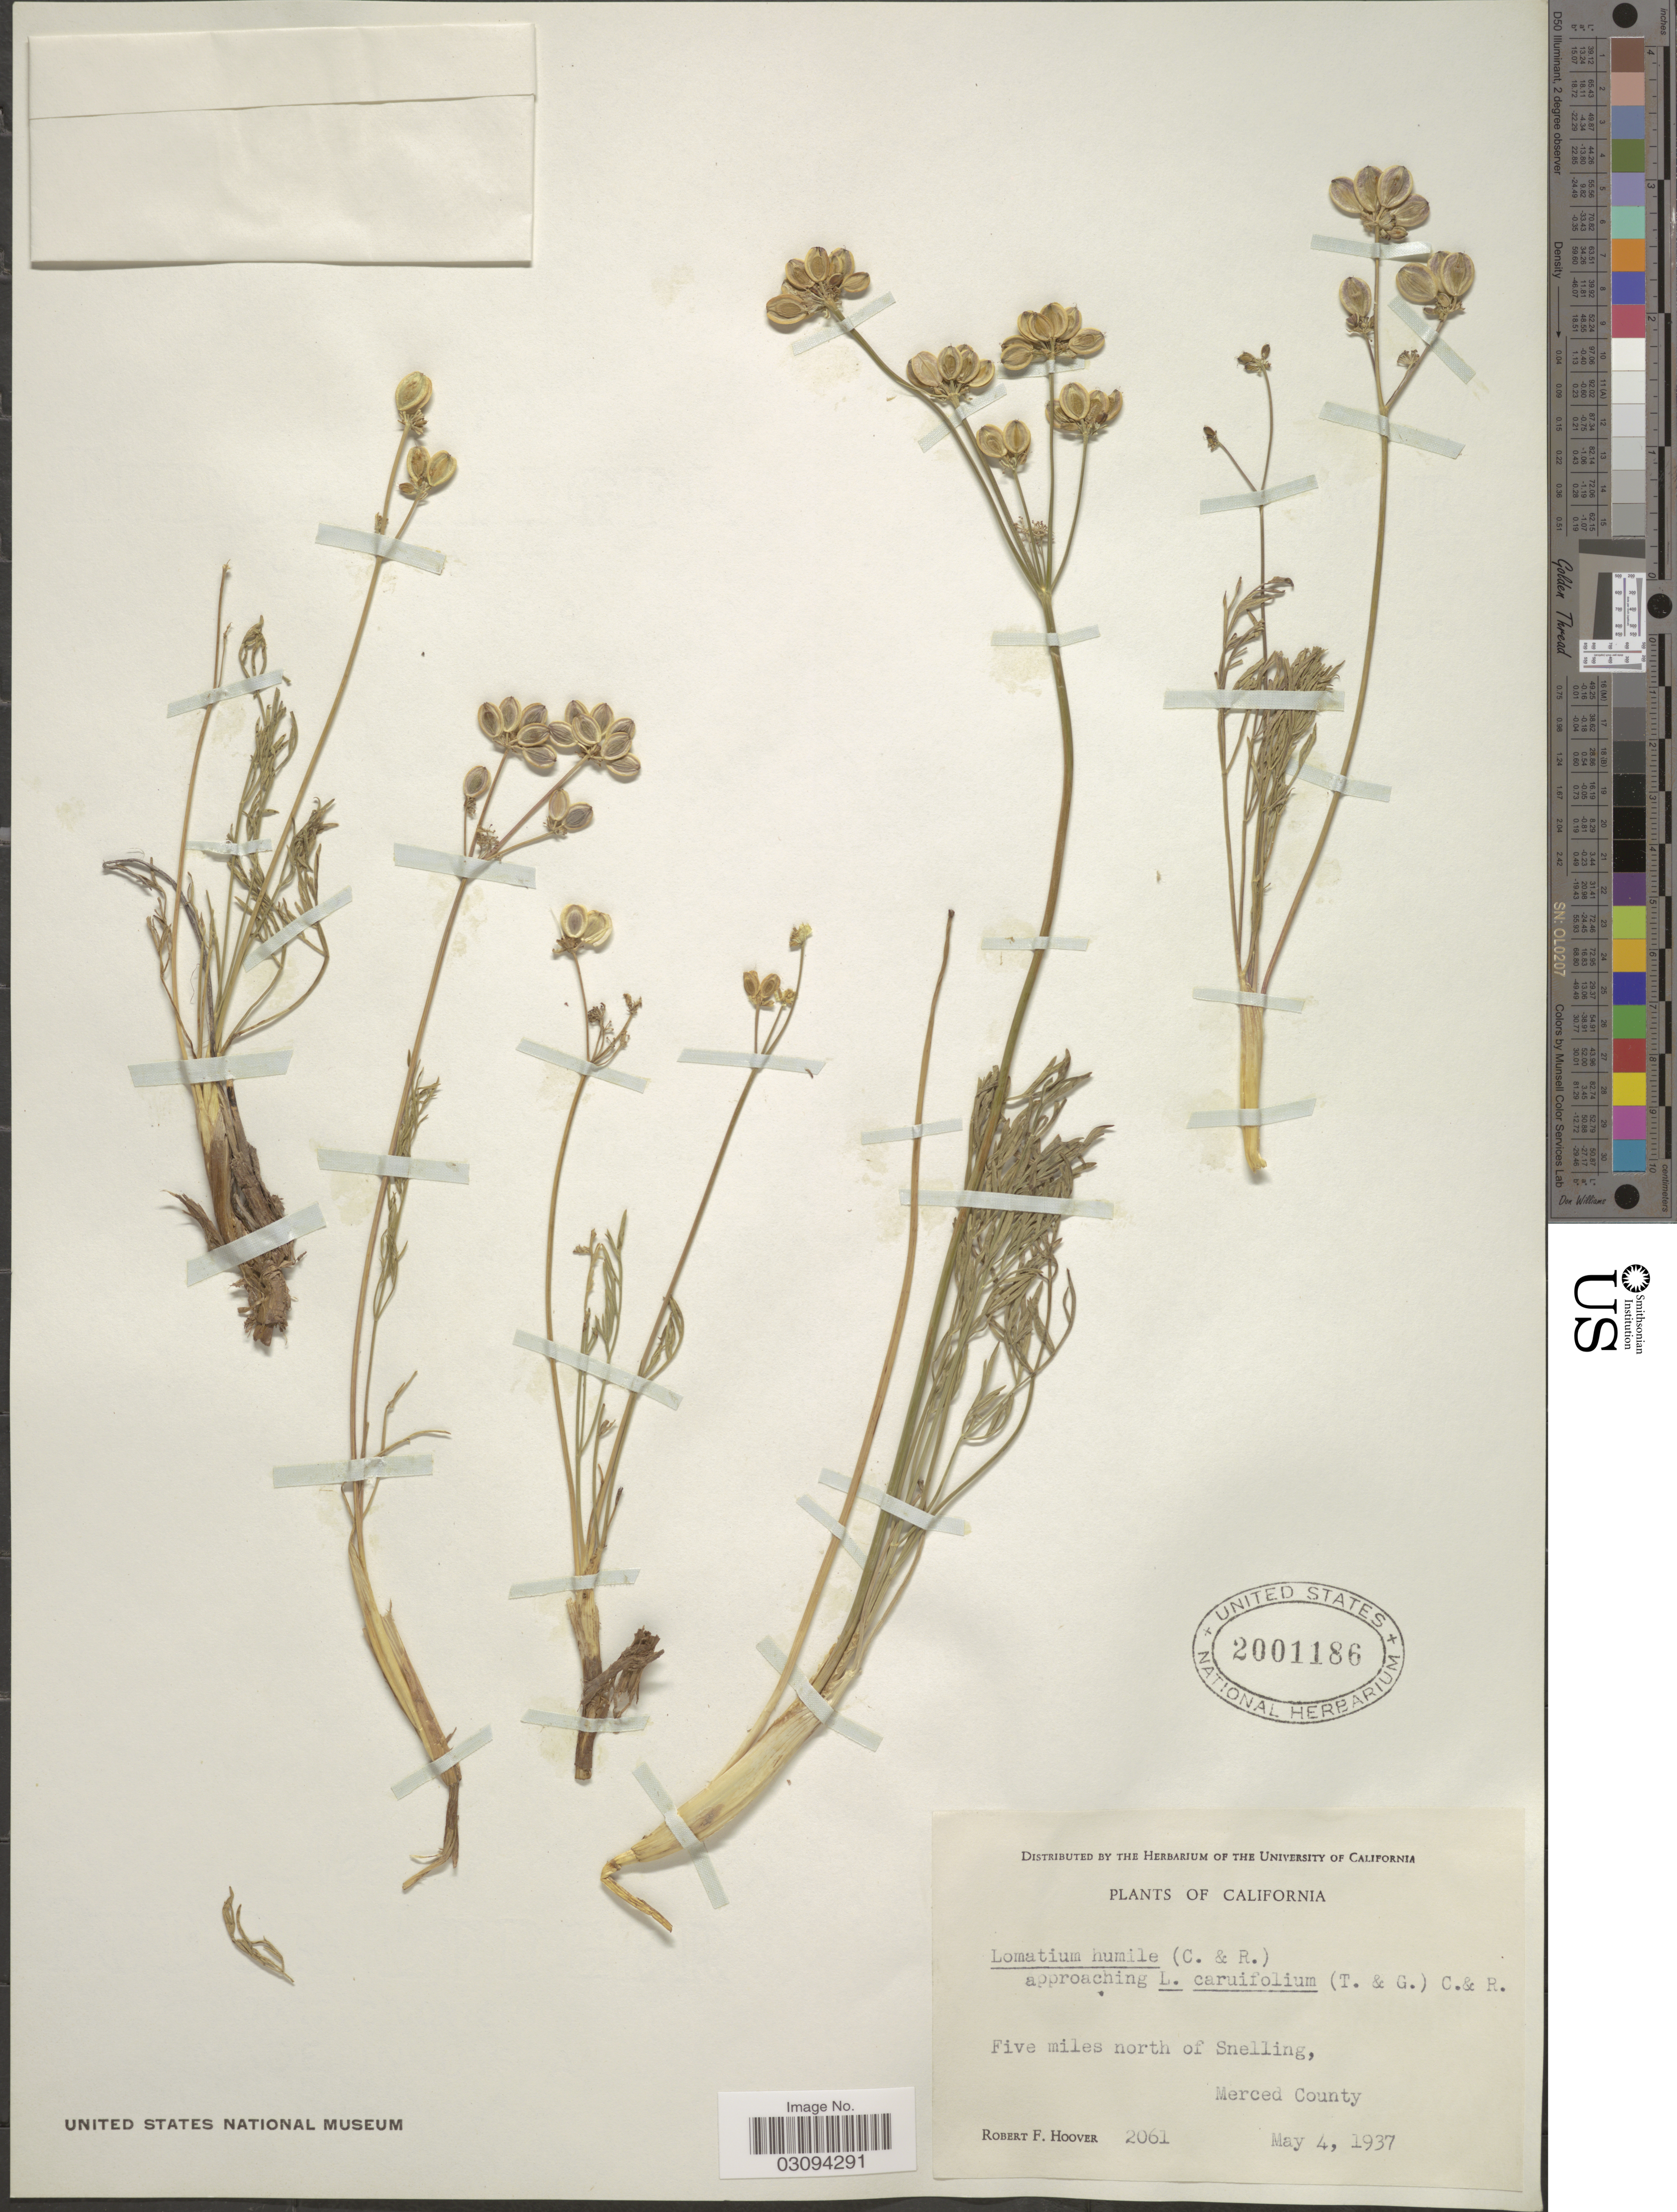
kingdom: Plantae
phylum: Tracheophyta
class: Magnoliopsida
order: Apiales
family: Apiaceae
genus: Lomatium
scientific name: Lomatium humile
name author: (J.M. Coult. & Rose) Hoover ex Mathias & Constance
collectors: R. F. Hoover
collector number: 2061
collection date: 1937-05-04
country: United States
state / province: California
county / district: Merced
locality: Five miles north of Snelling, Merced County.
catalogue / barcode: US 2001186